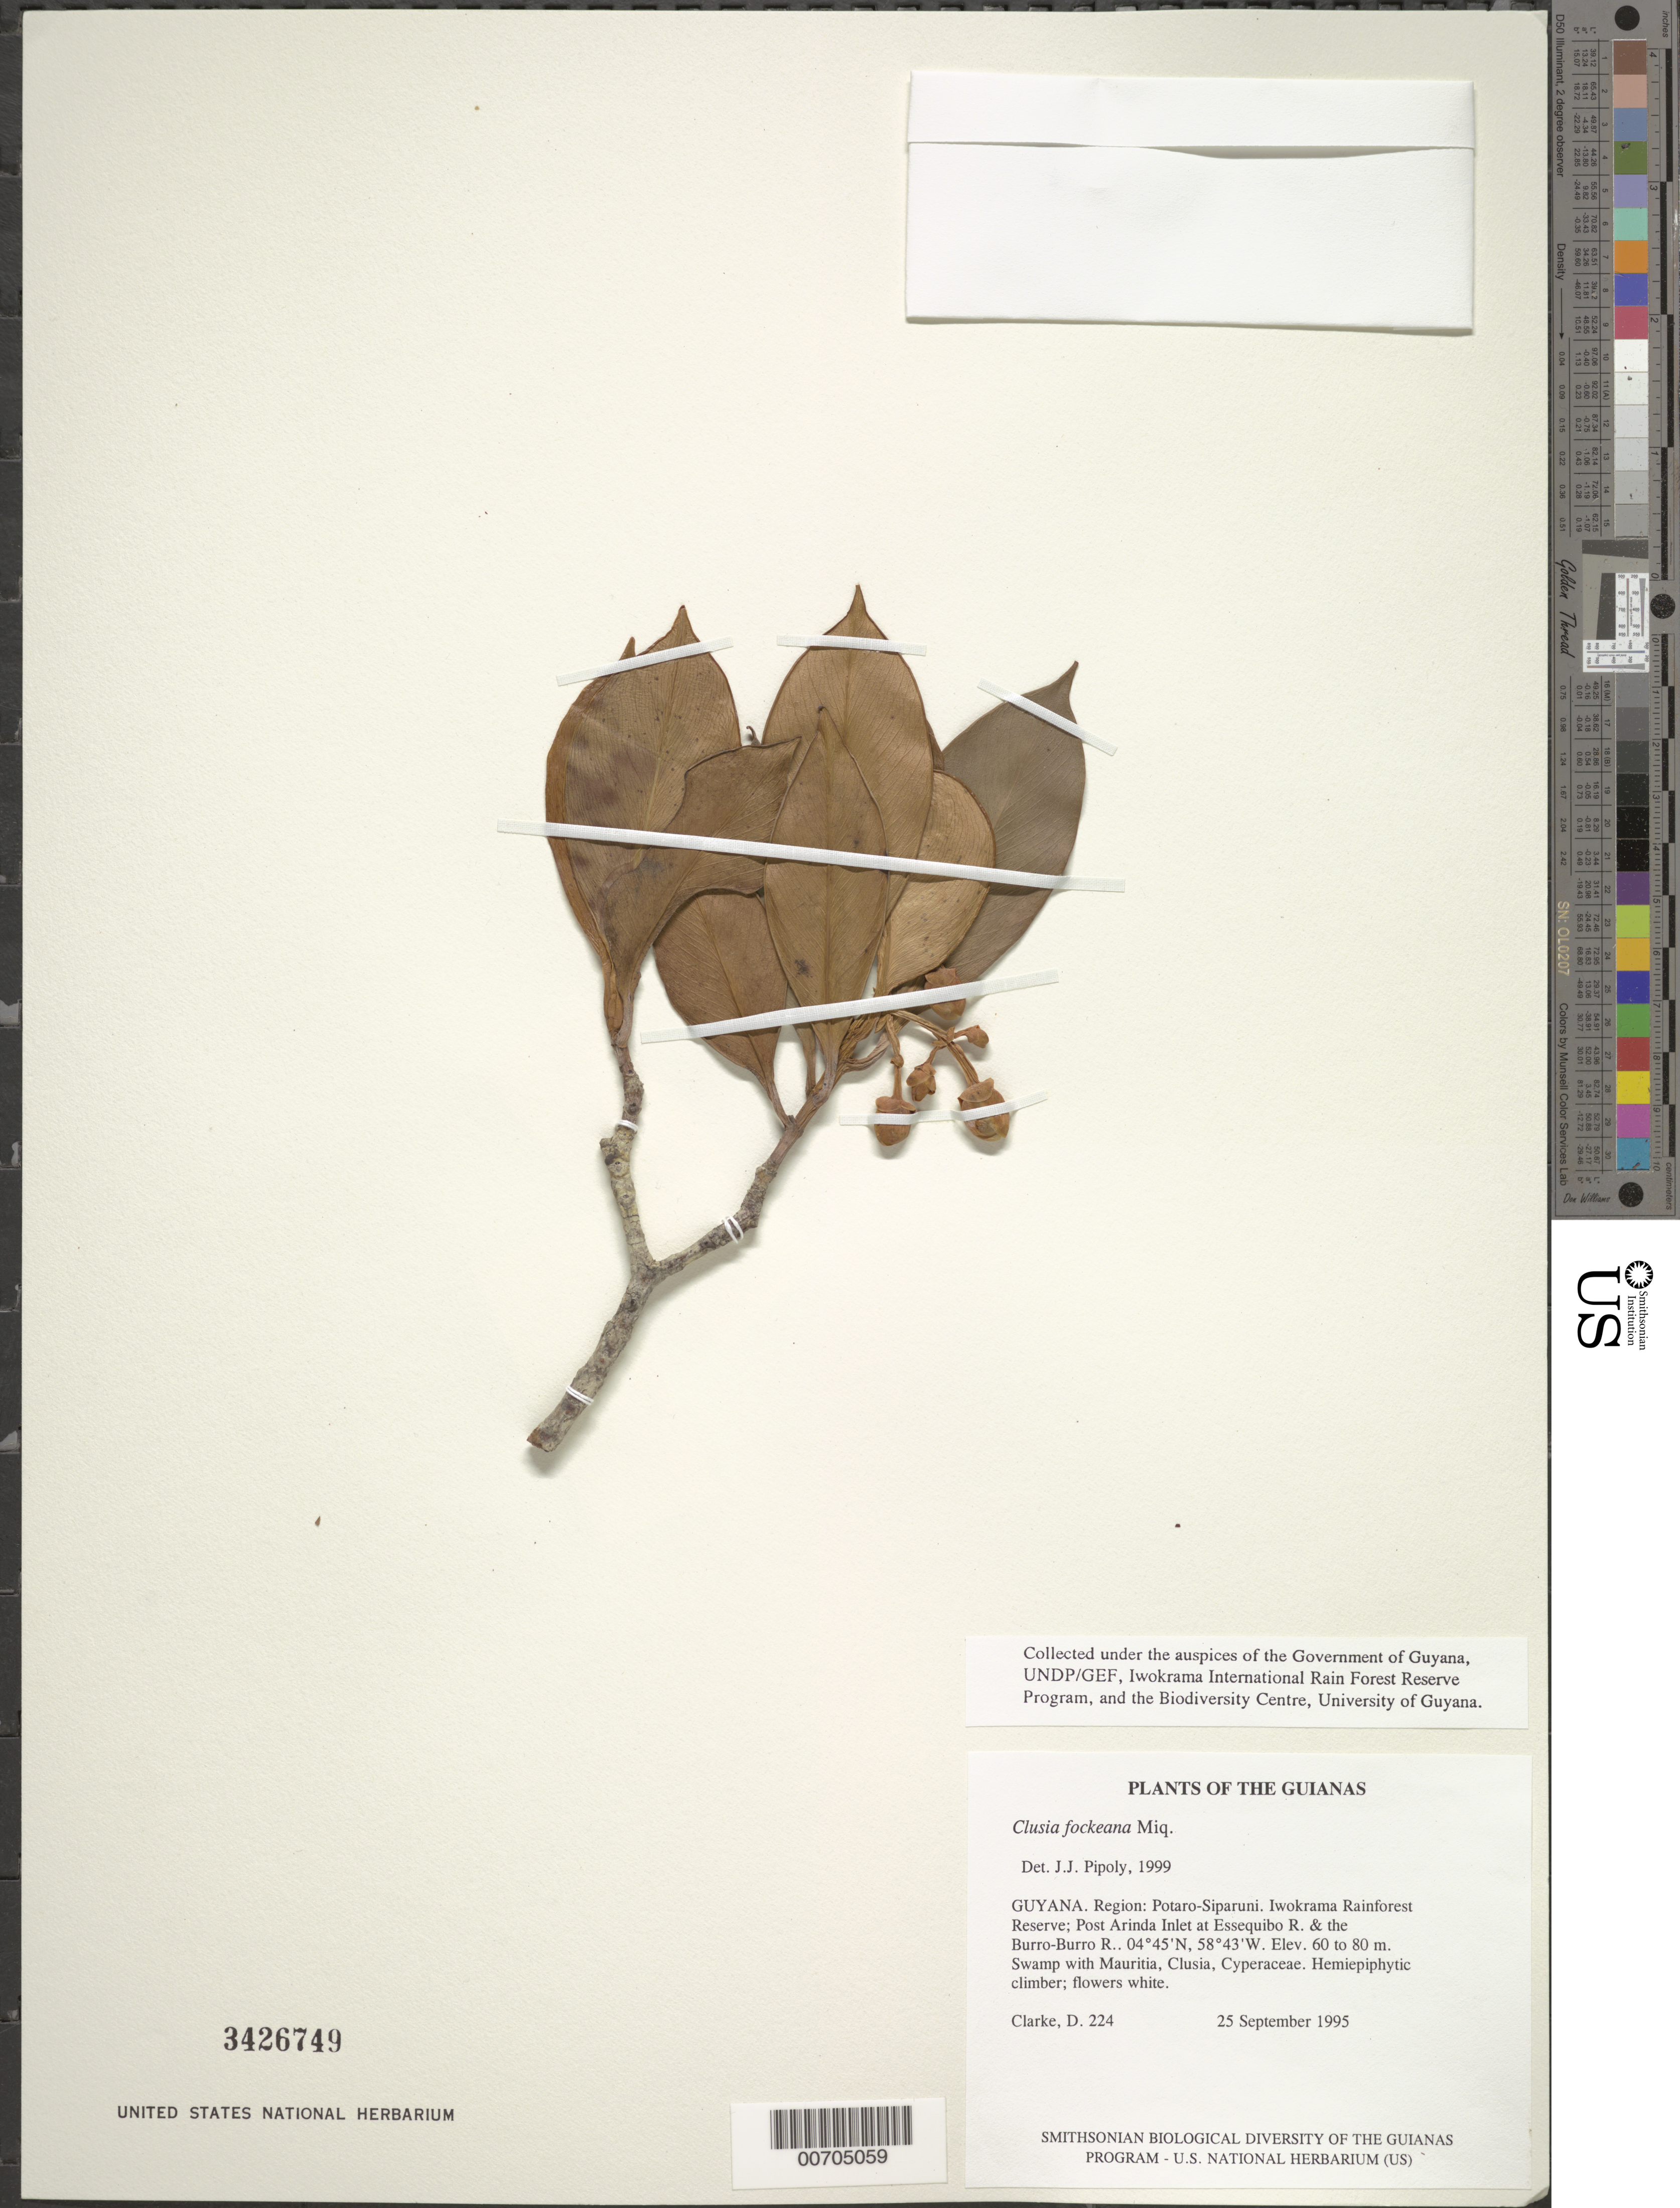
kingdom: Plantae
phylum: Tracheophyta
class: Magnoliopsida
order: Malpighiales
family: Clusiaceae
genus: Clusia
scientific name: Clusia fockeana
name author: Miq.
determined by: Pipoly, J. J., III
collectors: H. D. Clarke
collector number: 224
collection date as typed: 25 September 1995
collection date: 1995-09-25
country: Guyana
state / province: Potaro-Siparuni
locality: Iwokrama Rainforest Reserve; Post Arinda Inlet at Essequibo R. & the Burro-Burro R.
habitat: Swamp with Mauritia, Clusia, Cyperaceae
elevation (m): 60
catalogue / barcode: US 3426749